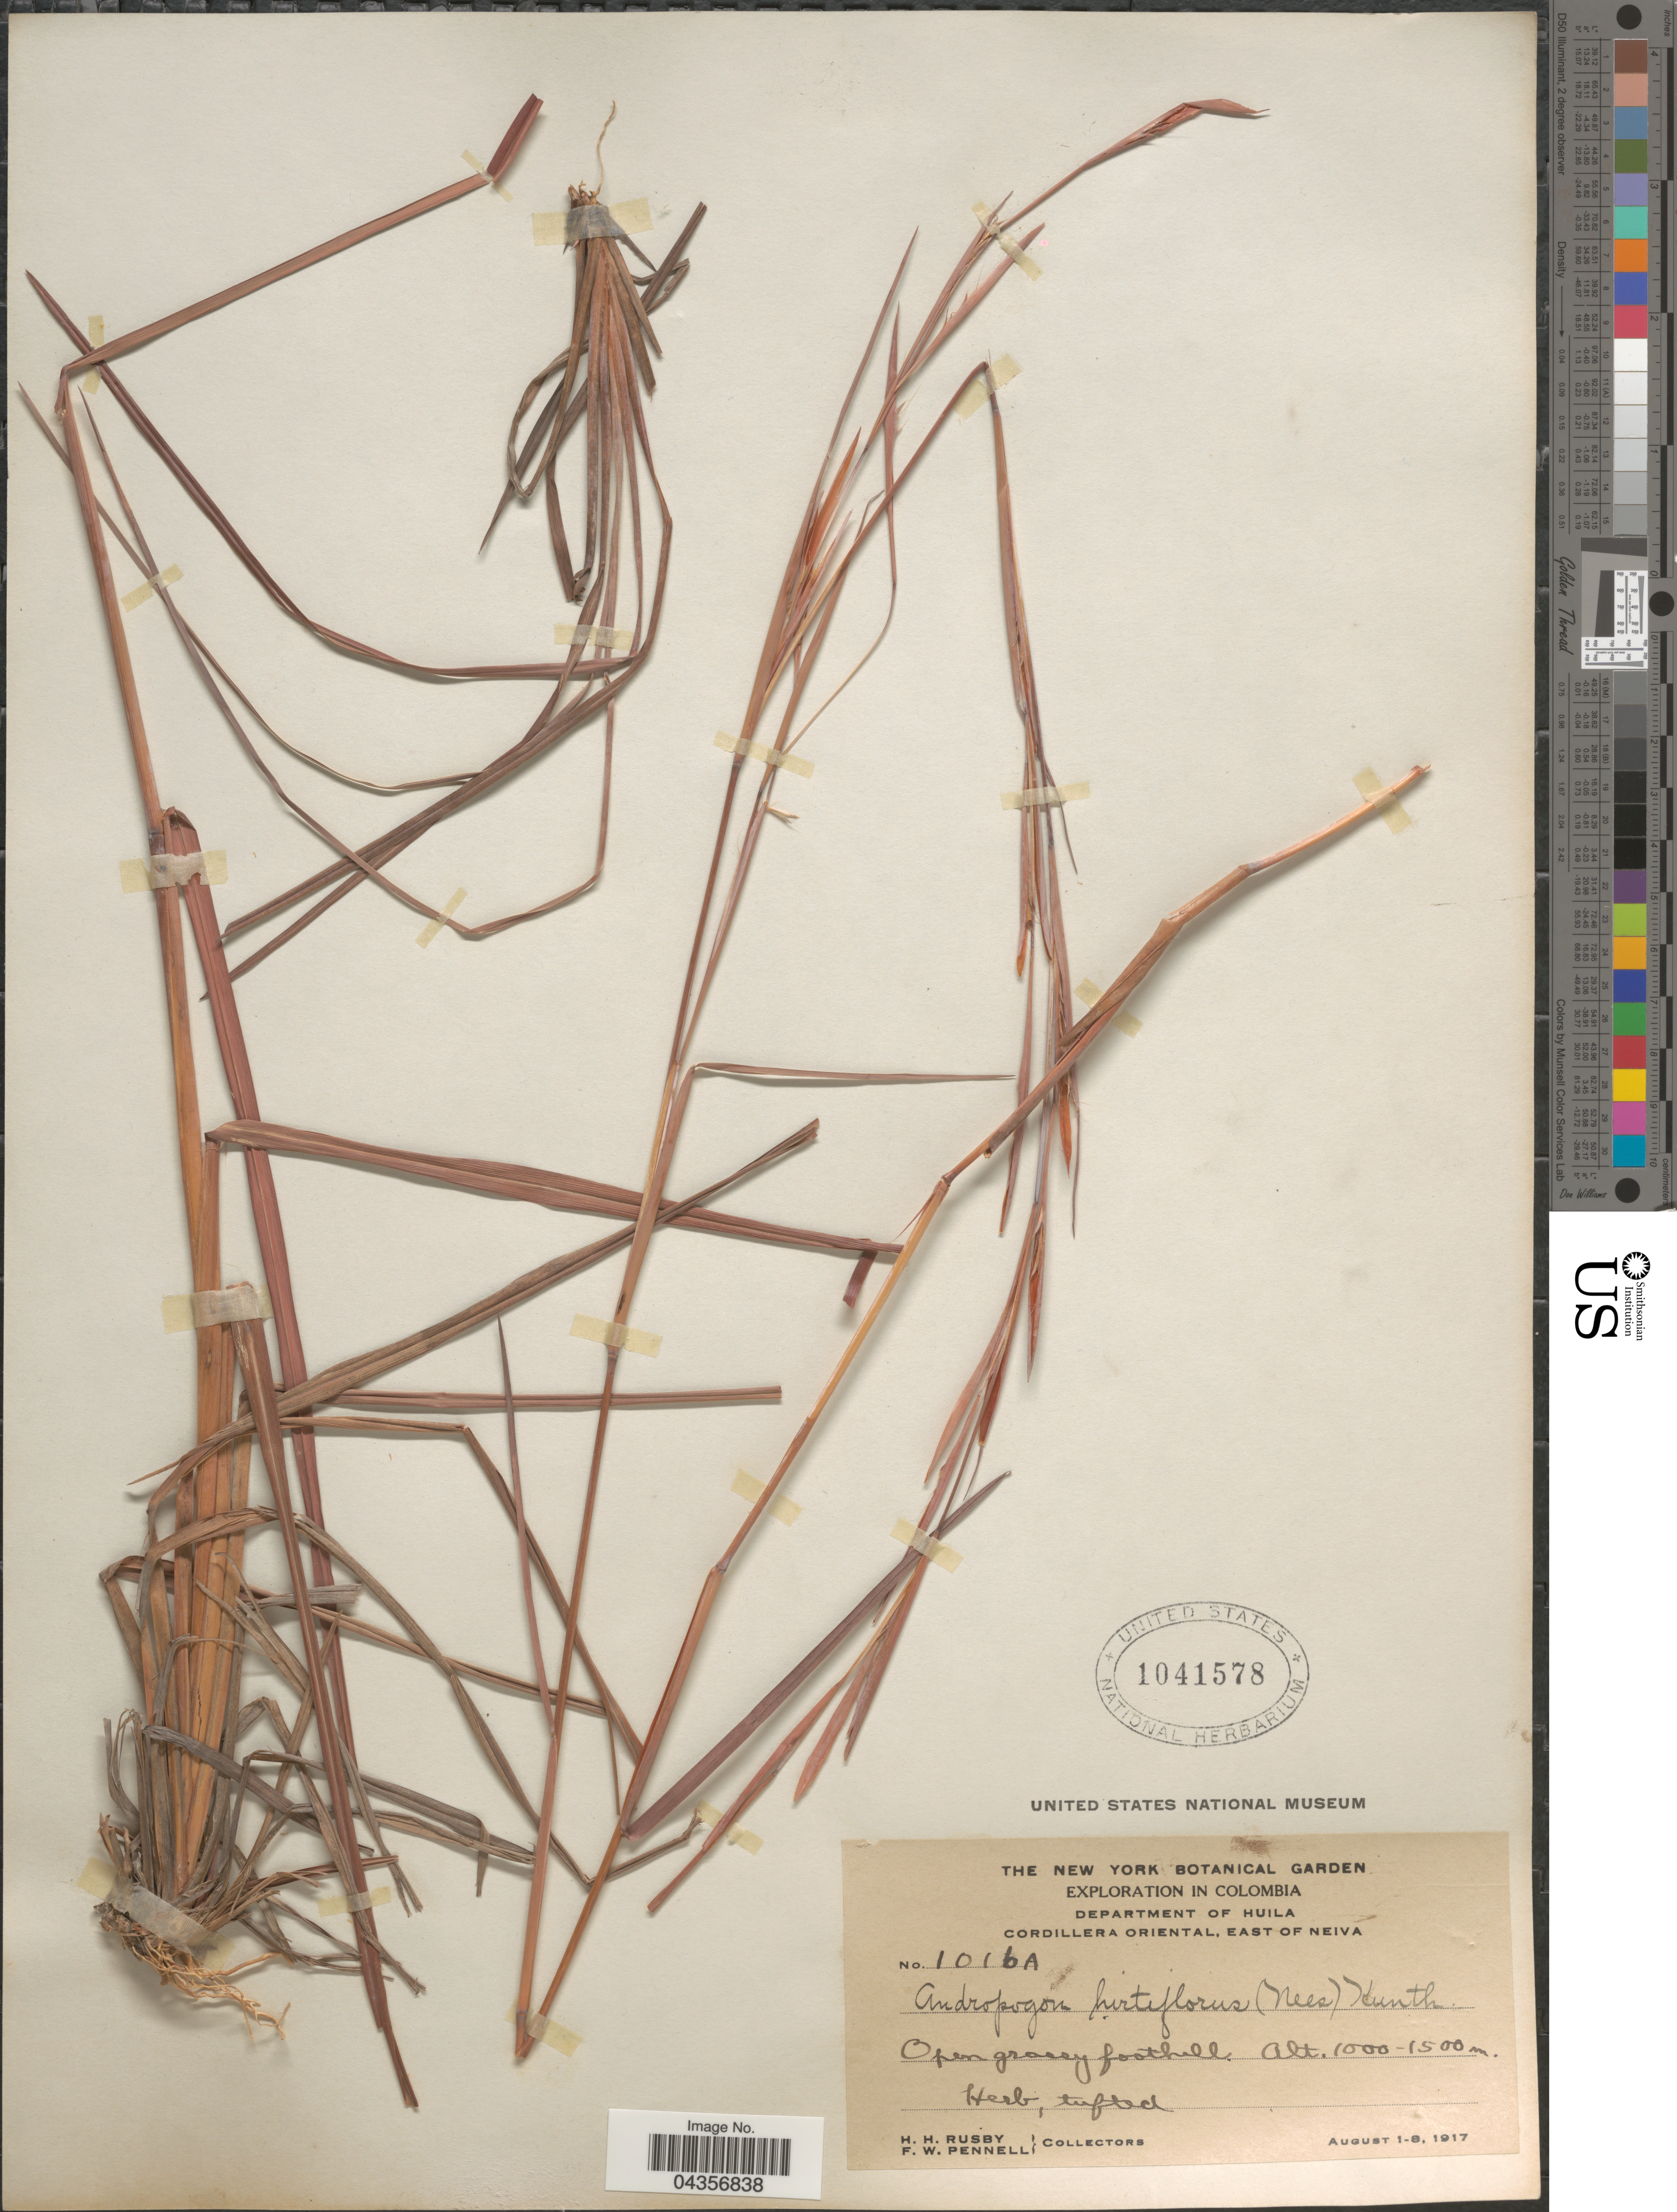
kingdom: Plantae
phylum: Tracheophyta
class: Liliopsida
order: Poales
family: Poaceae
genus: Schizachyrium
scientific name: Schizachyrium sanguineum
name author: (Retz.) Alston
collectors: H. H. Rusby & F. W. Pennell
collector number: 1016A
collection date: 1917-08-01/1917-08-08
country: Colombia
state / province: Huila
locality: Exploration in Colombia. Department of Huila. Cordillera Oriental, east of Neiva.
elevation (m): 1000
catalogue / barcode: US 1041578